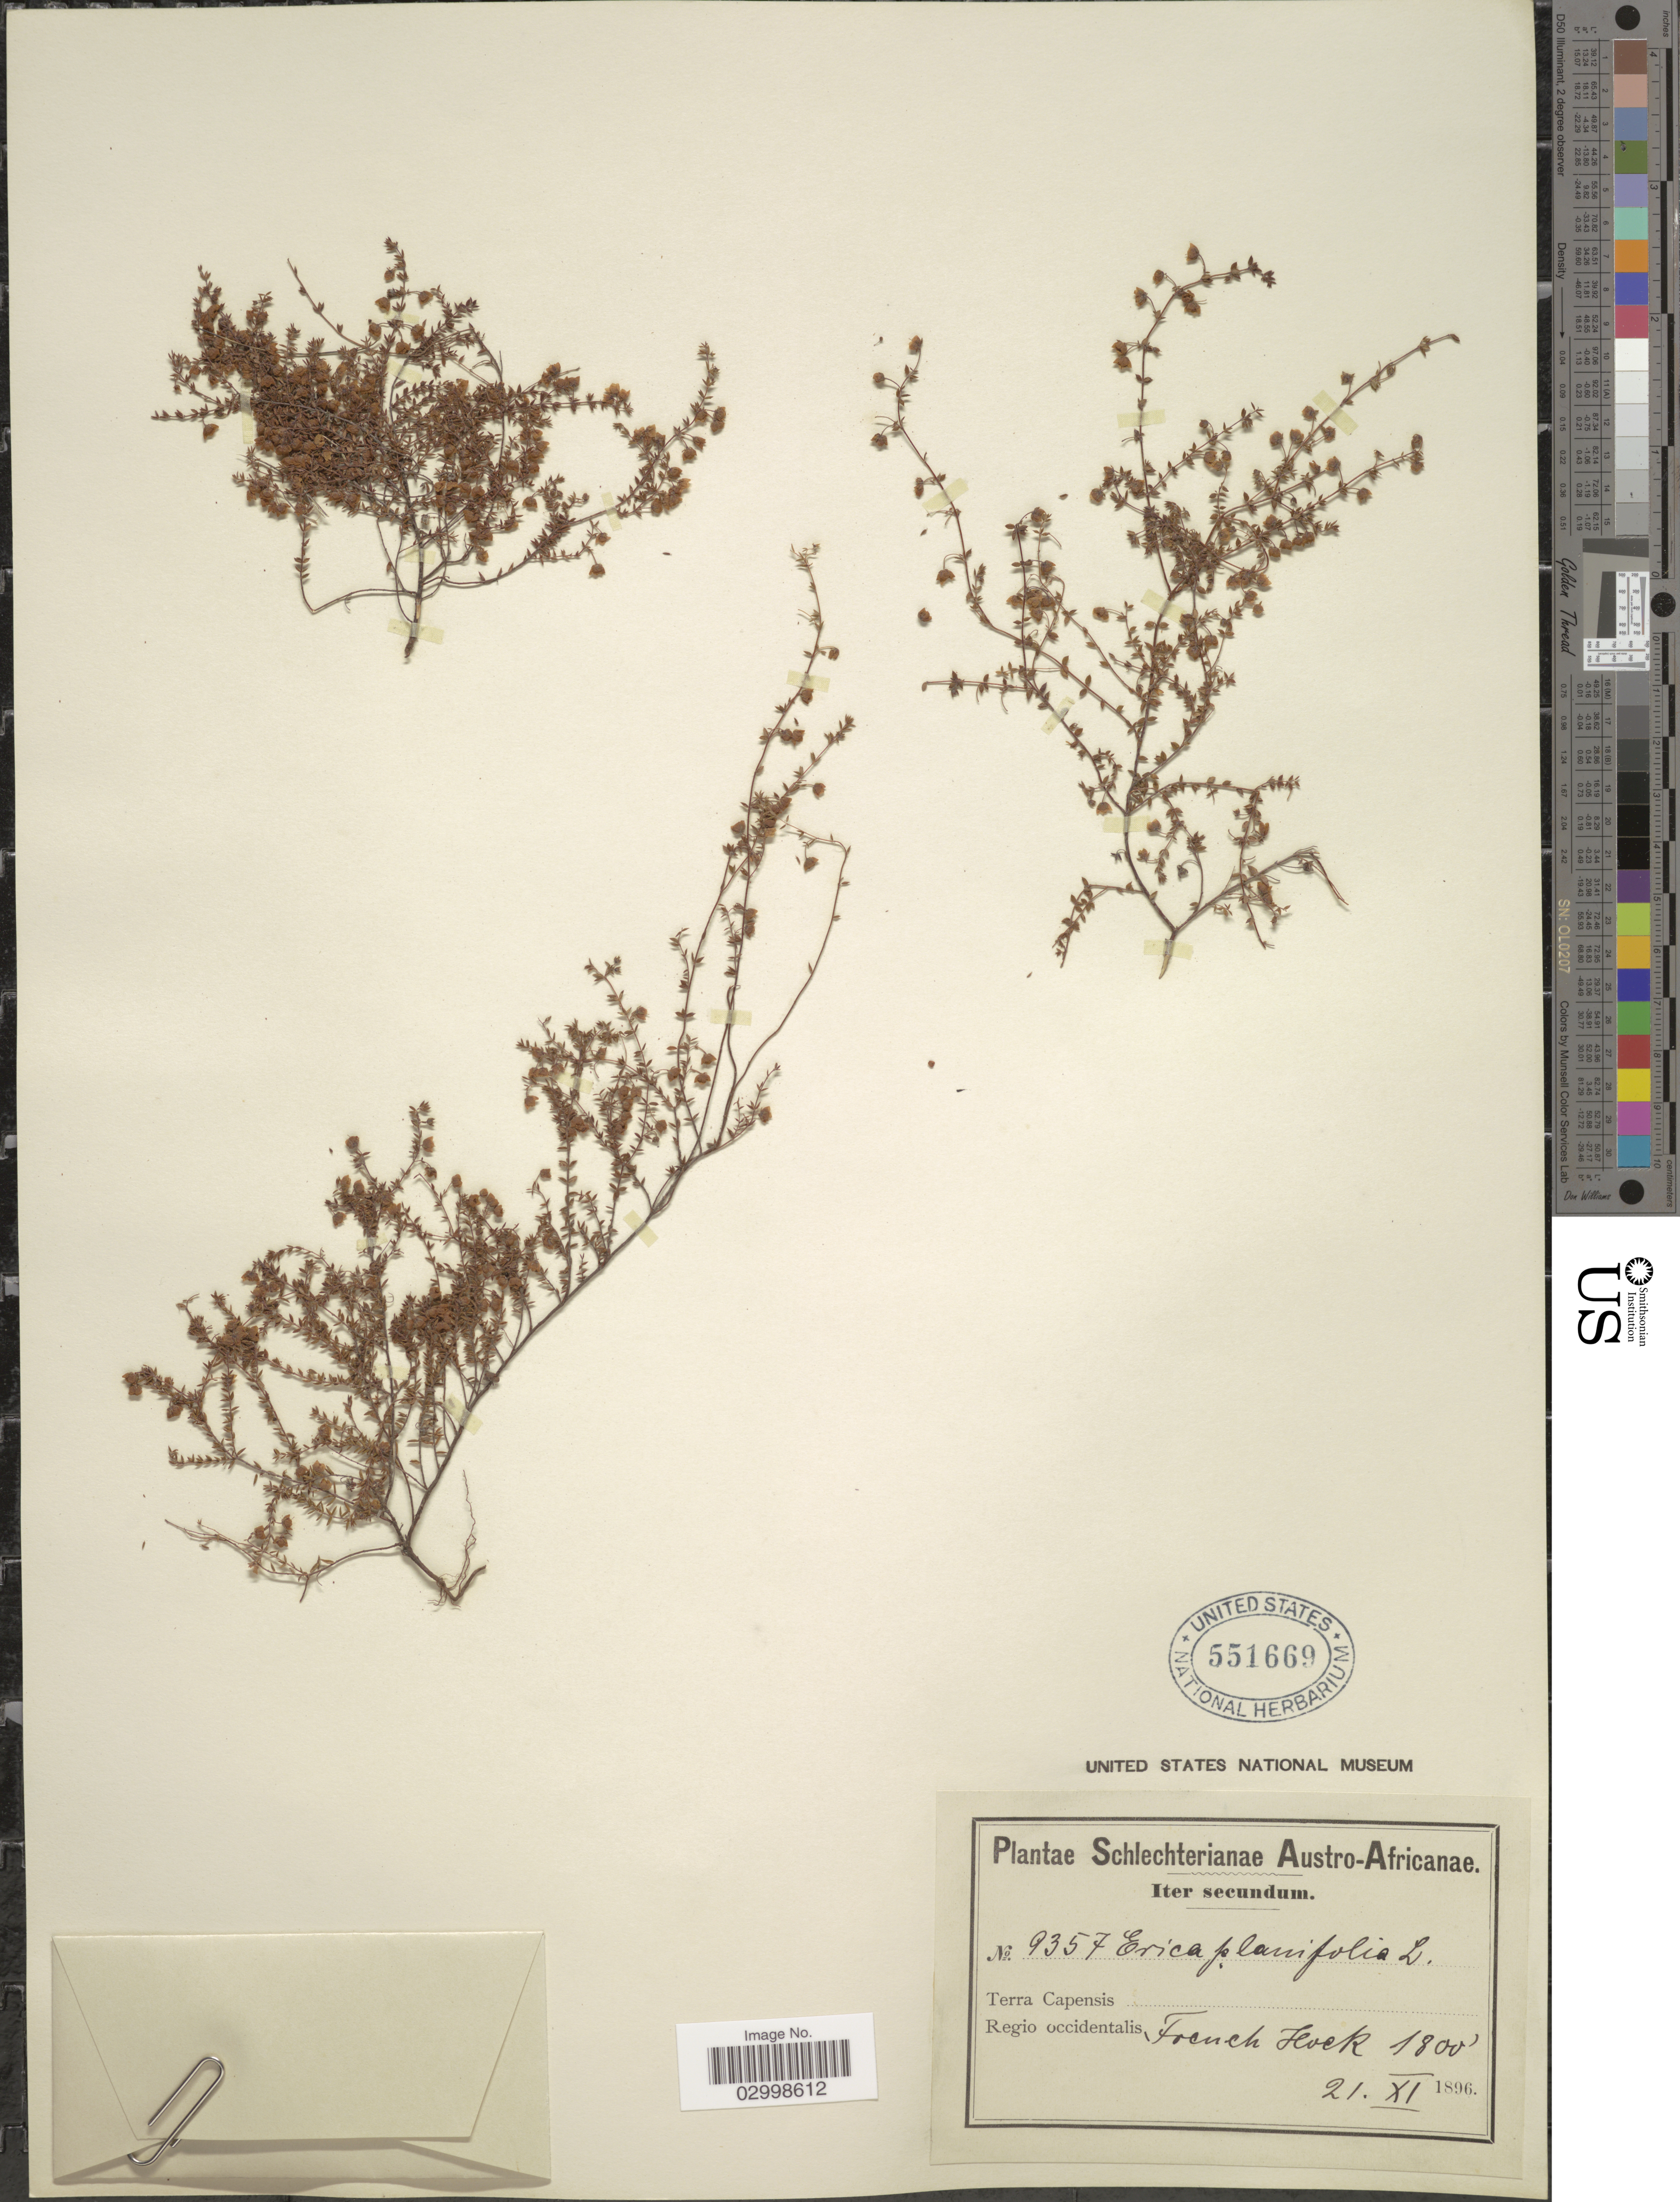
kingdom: Plantae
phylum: Tracheophyta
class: Magnoliopsida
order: Ericales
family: Ericaceae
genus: Erica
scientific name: Erica planifolia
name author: L.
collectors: Schlechter, --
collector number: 9357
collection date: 1896-11-21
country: South Africa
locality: Austro-Africanae, Terra Capensis, Regio occidentalis, French Hoek.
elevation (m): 549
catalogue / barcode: US 551669